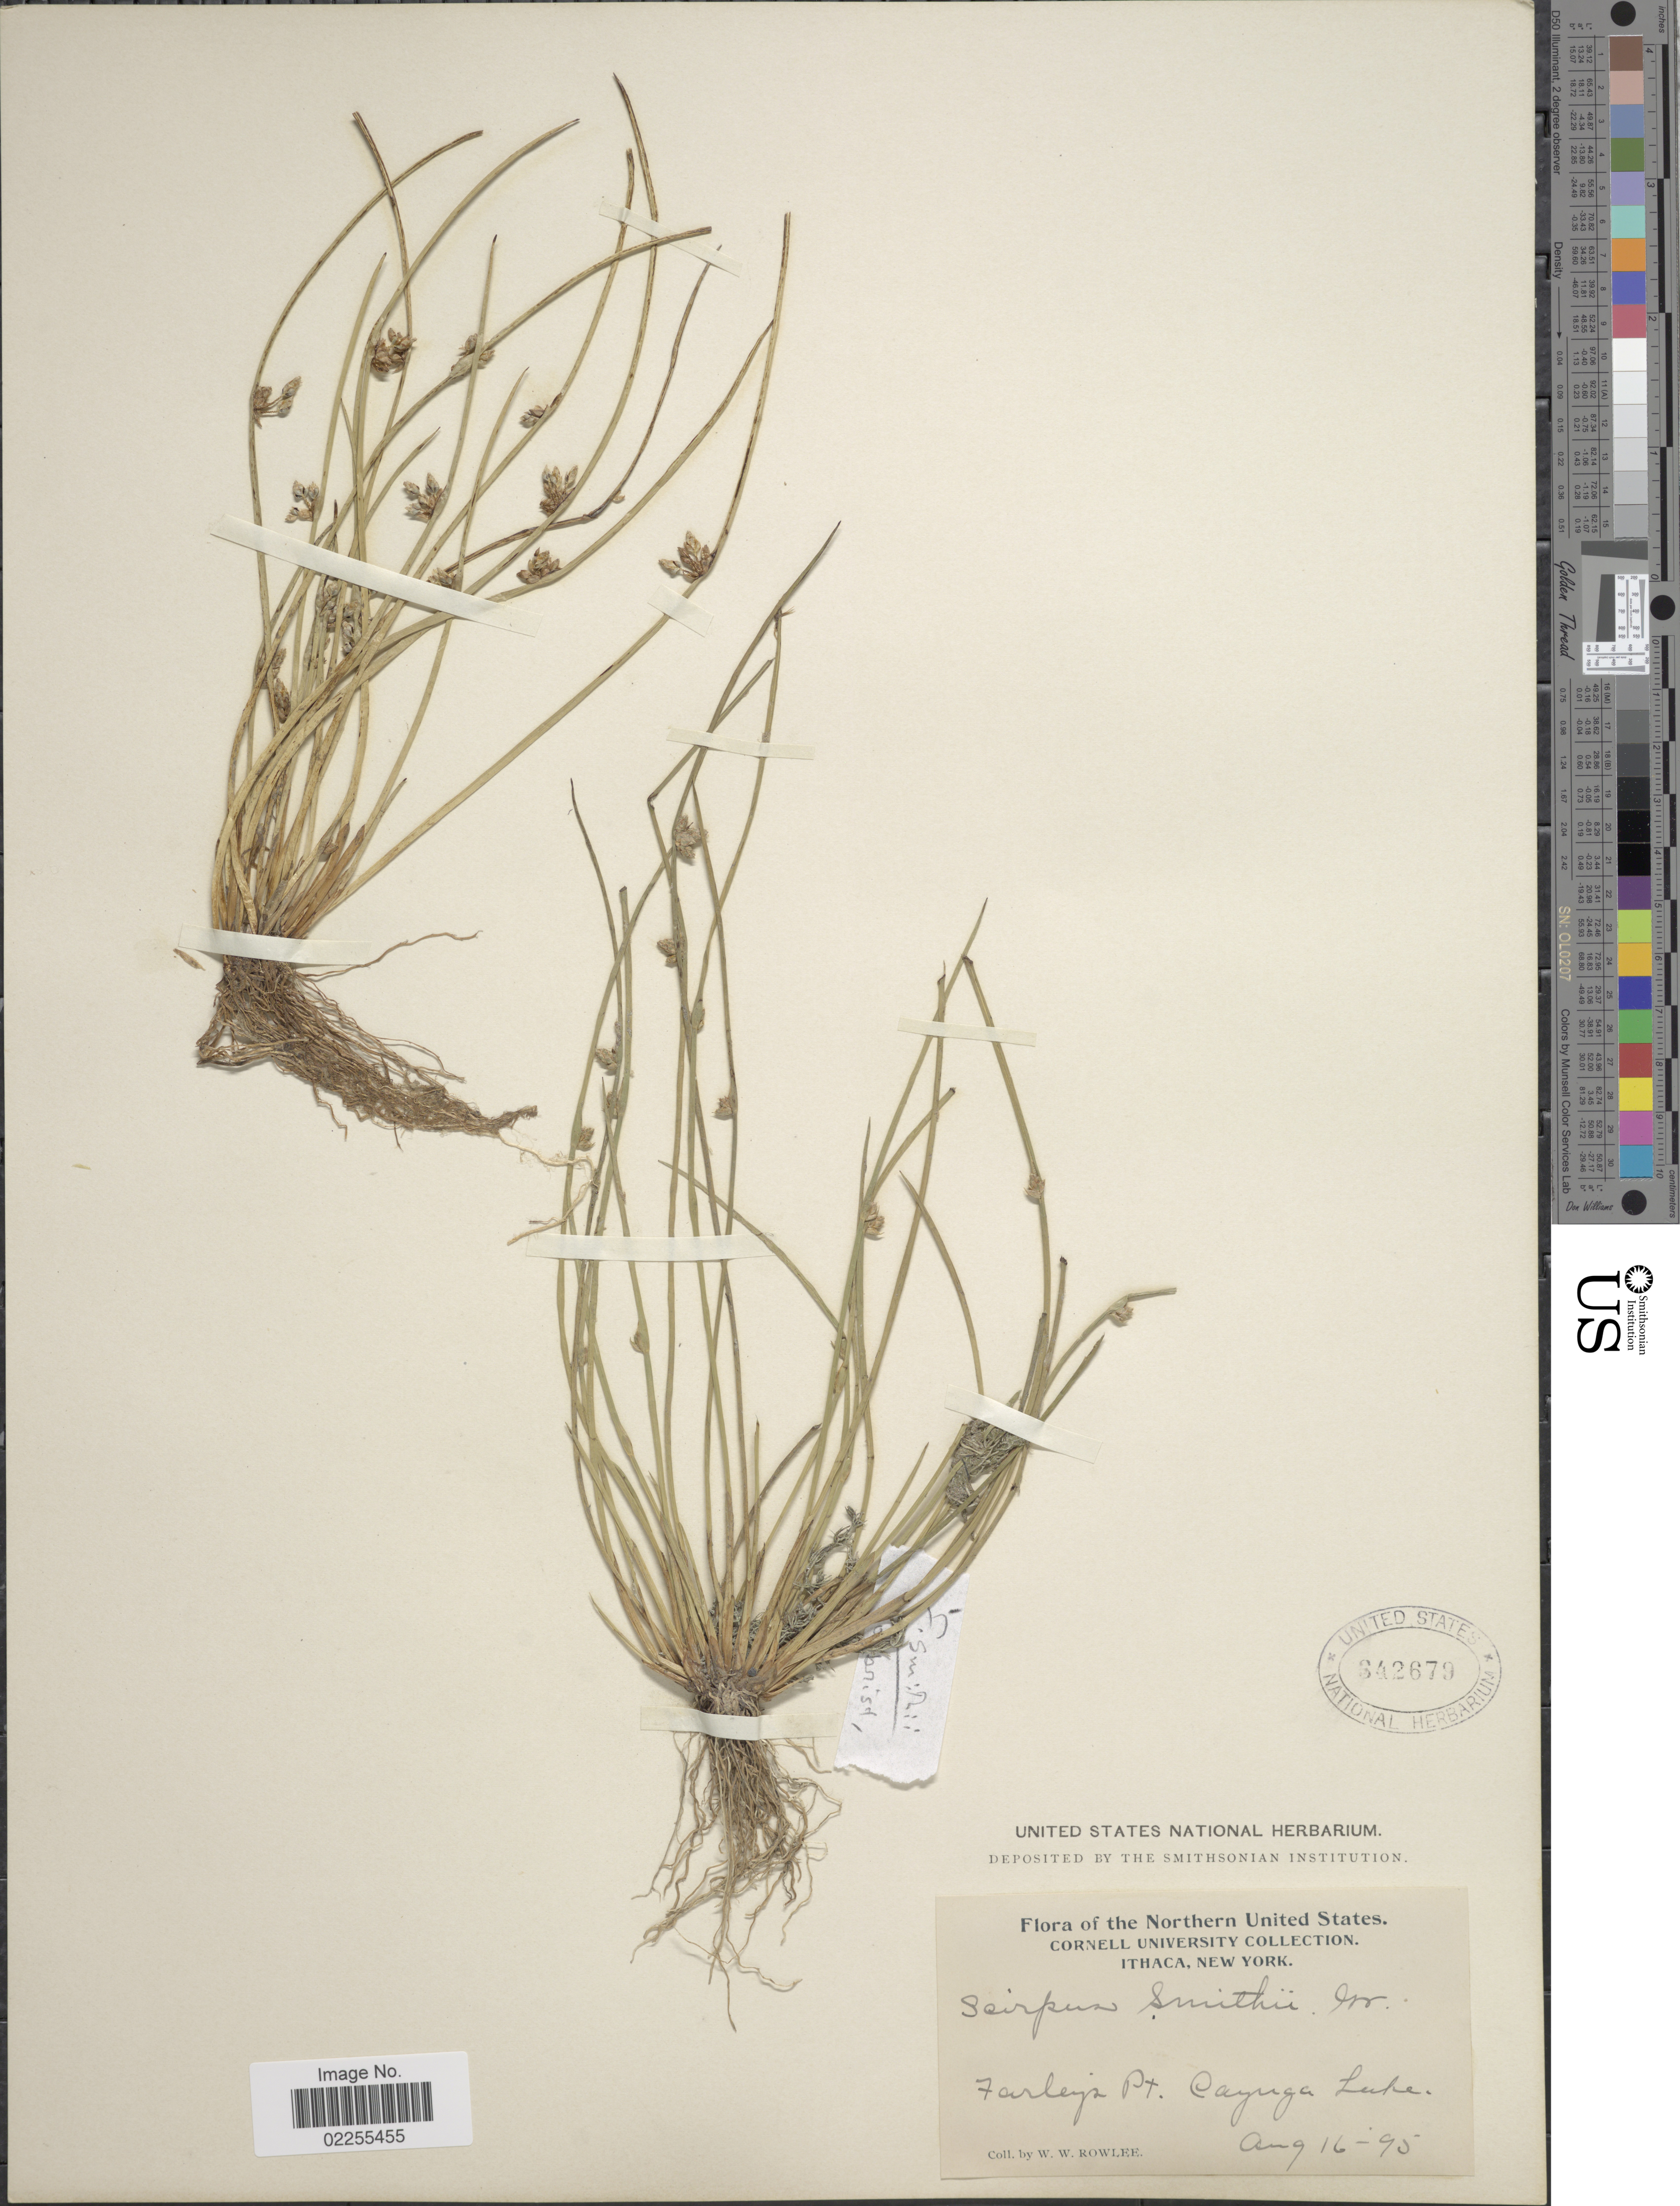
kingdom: Plantae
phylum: Tracheophyta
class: Liliopsida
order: Poales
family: Cyperaceae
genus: Schoenoplectus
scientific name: Schoenoplectus smithii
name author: (A. Gray) Soják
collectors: W. W. Rowlee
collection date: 1895-08-16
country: United States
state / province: New York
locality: Ithaca, Farley's Pt. Cayuga Lake.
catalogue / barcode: US 342679